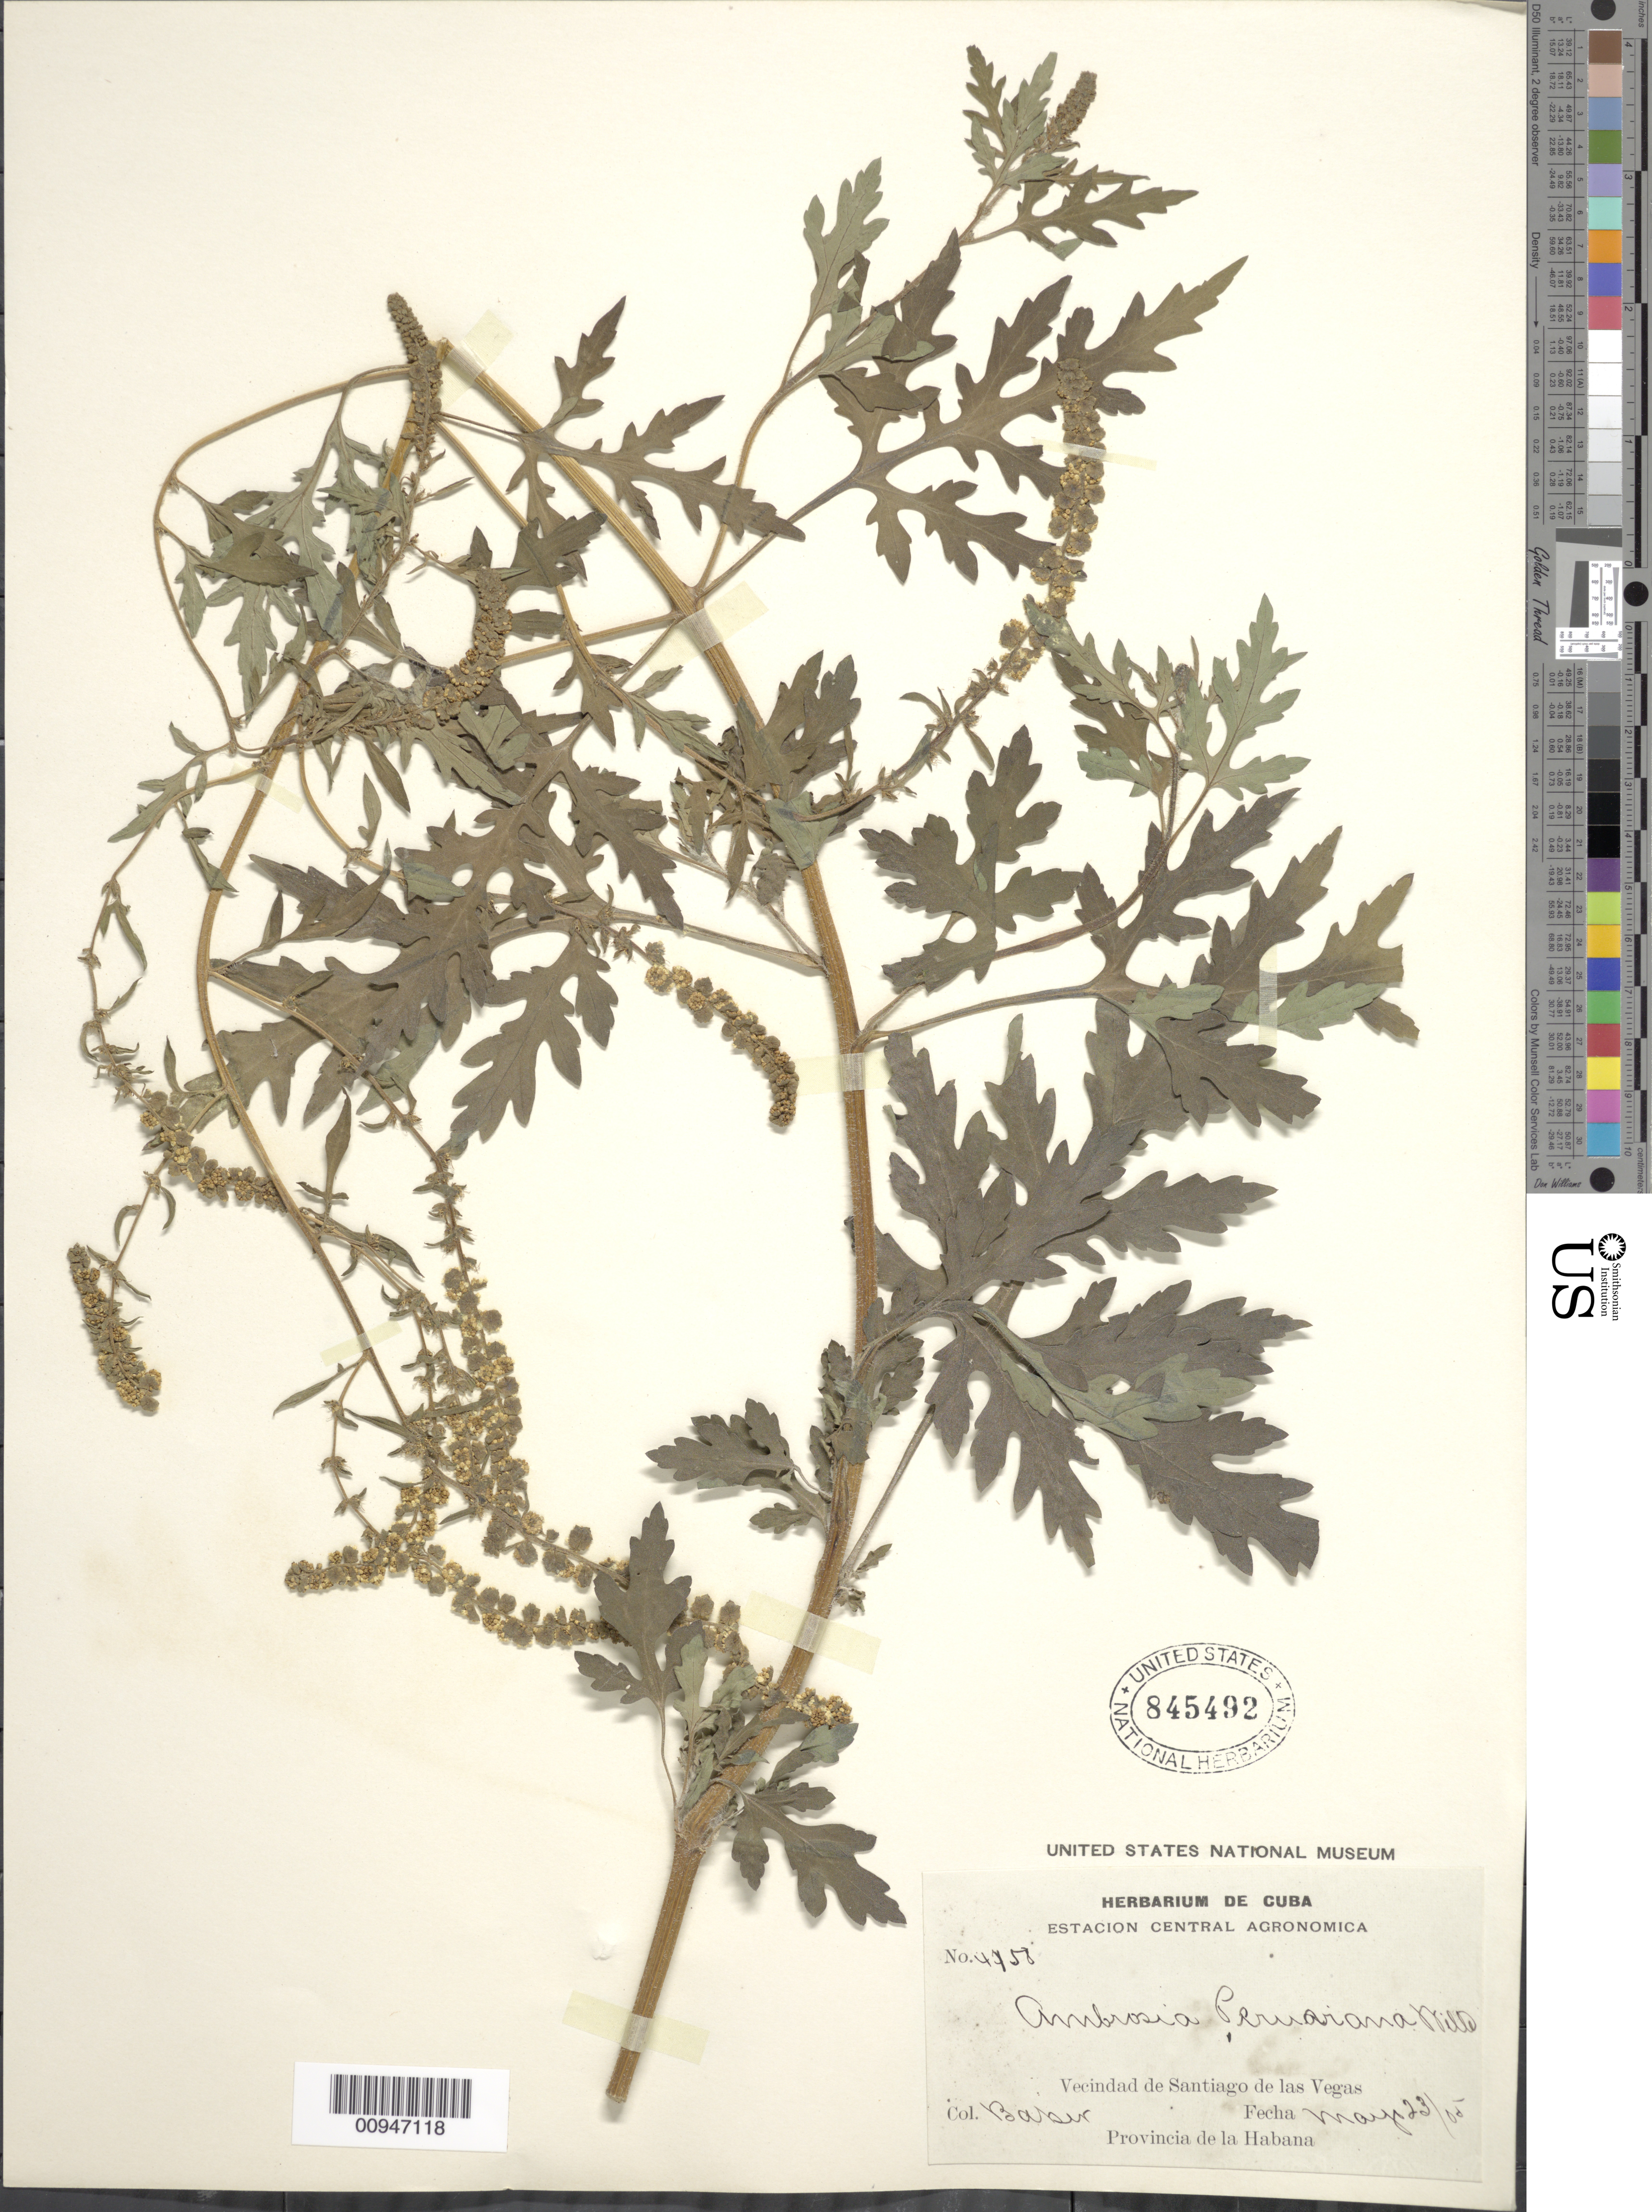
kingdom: Plantae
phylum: Tracheophyta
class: Magnoliopsida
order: Asterales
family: Asteraceae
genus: Ambrosia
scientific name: Ambrosia peruviana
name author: Willd.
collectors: C. F. Baker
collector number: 4758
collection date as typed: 23 May 1905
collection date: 1905-05-23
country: Cuba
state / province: La Habana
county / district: Municipio Boyeros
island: Cuba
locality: Santiago de las Vegas (vecindad de)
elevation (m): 97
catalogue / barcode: US 845492